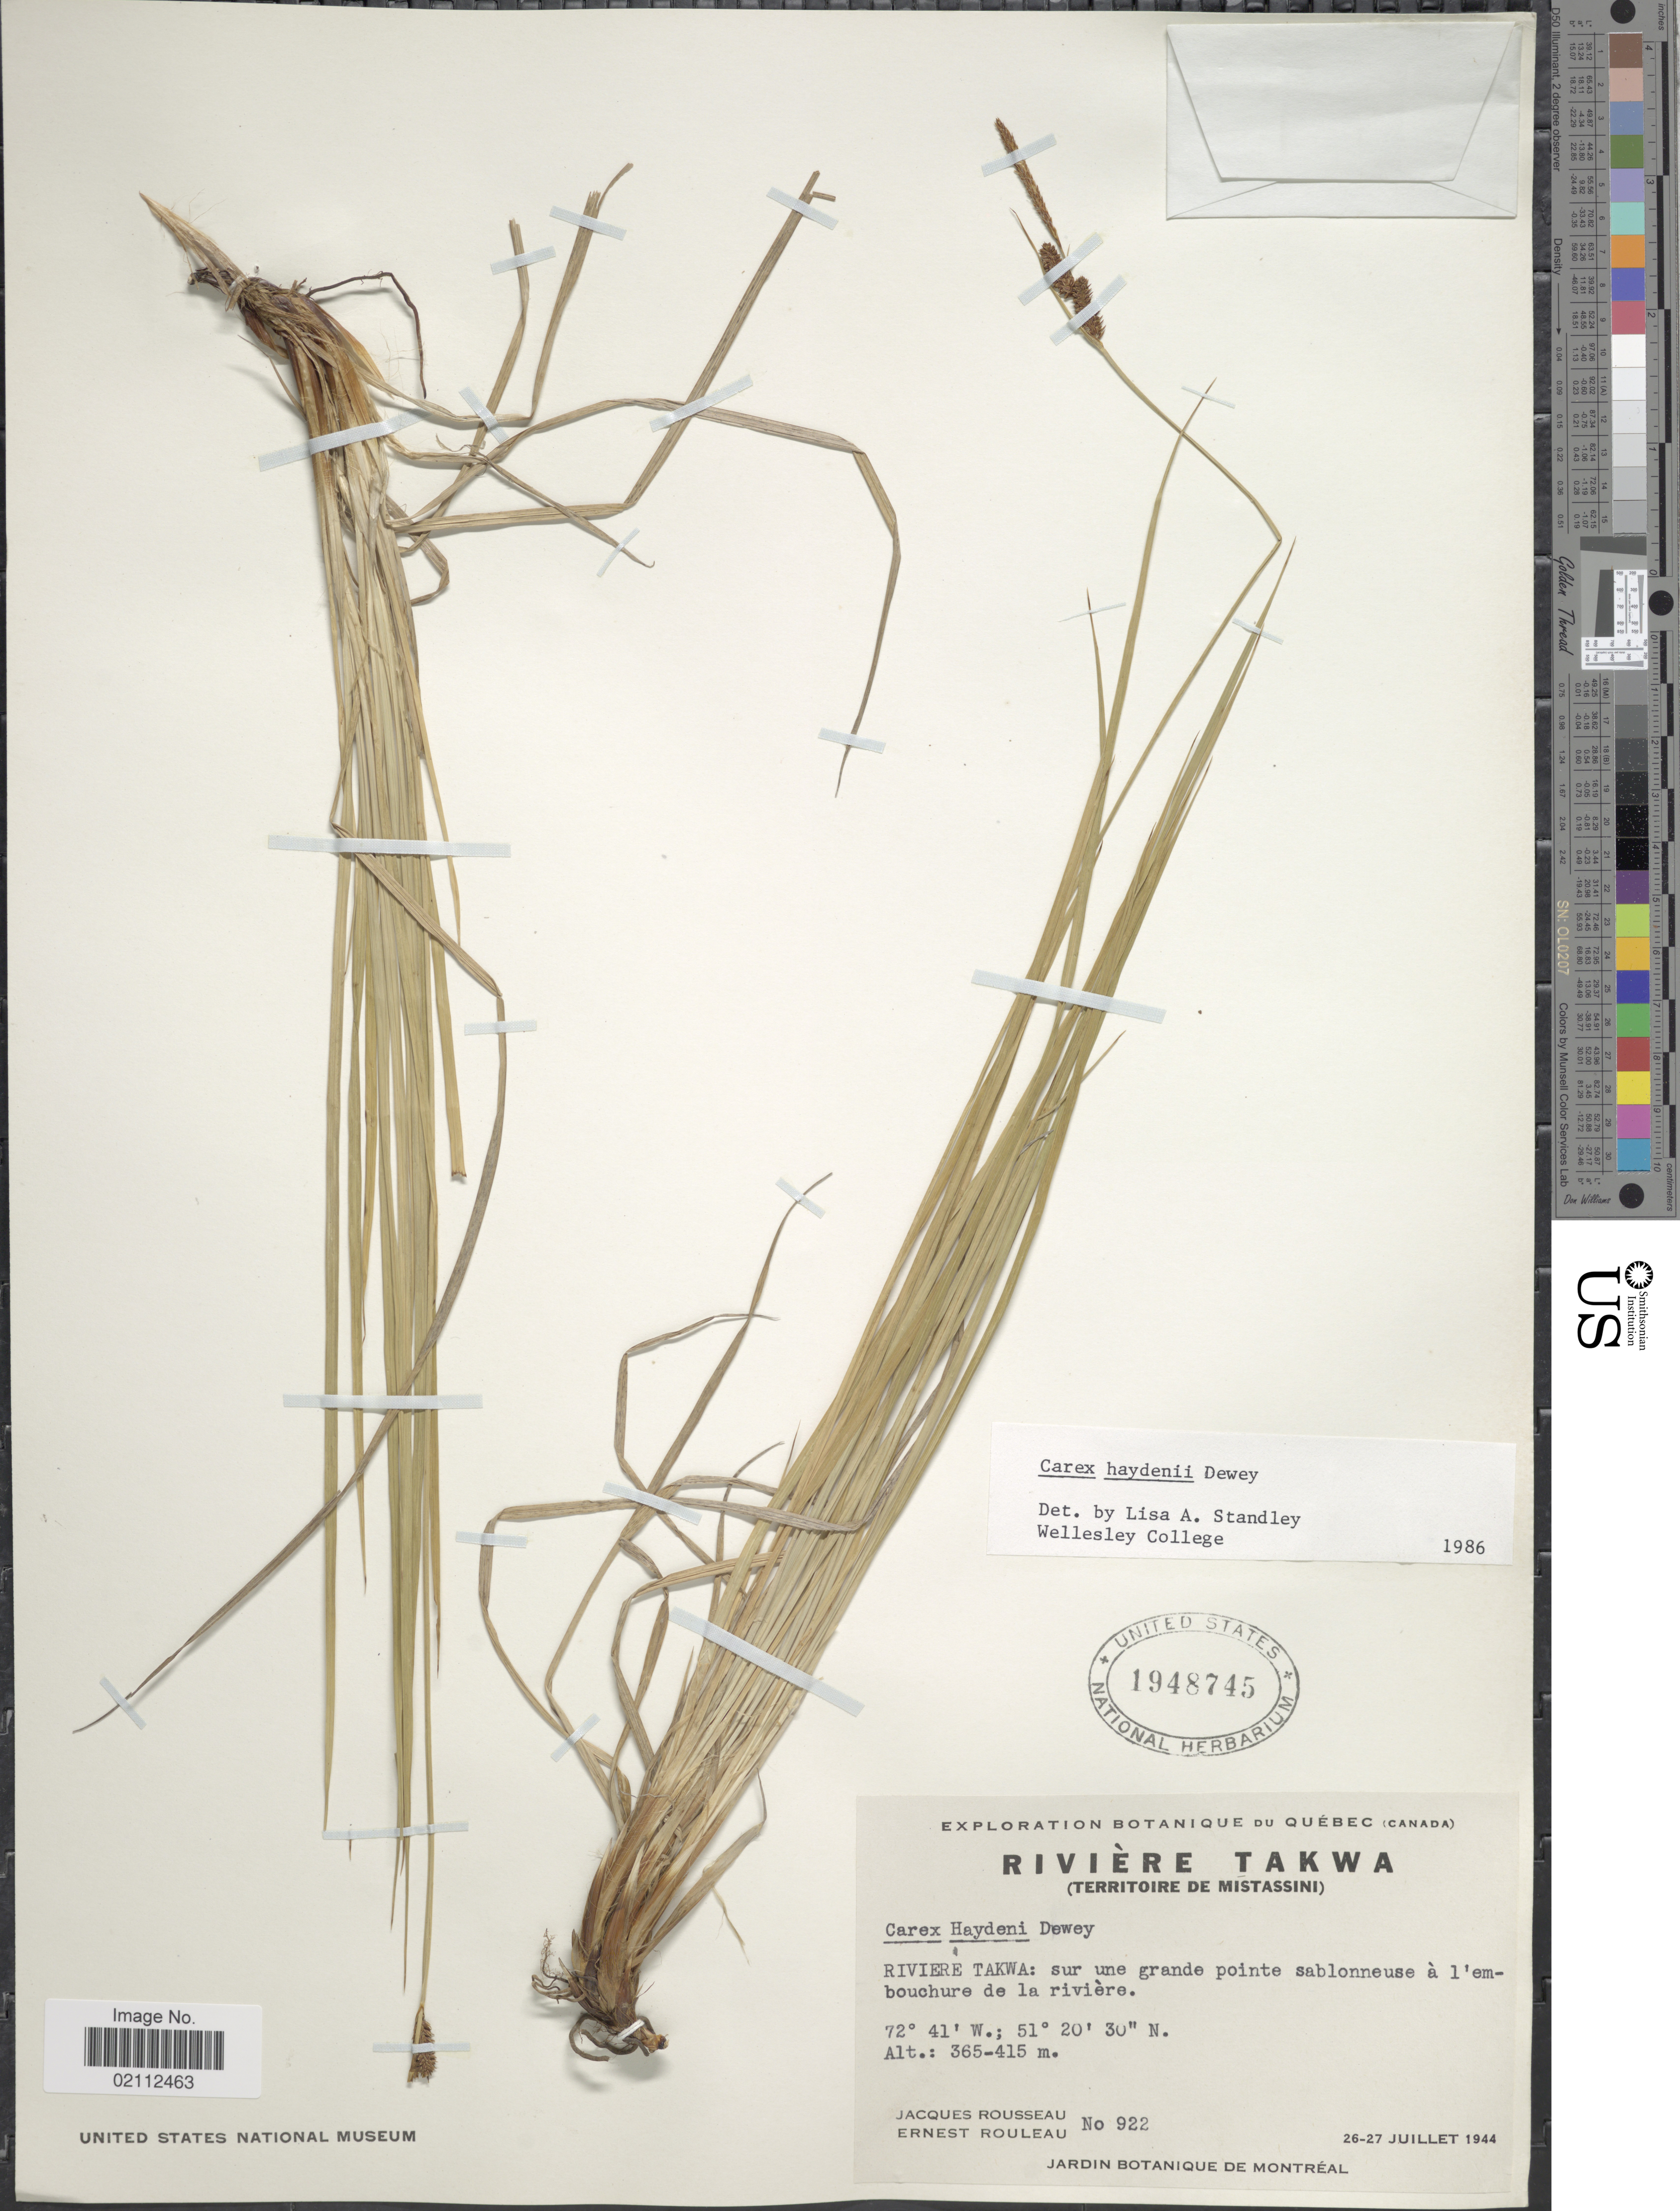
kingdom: Plantae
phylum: Tracheophyta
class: Liliopsida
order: Poales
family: Cyperaceae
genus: Carex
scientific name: Carex haydenii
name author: Dewey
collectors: J. Rousseau & J. Rouleau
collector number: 922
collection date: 1944-07-26/1944-07-27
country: Canada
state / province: Quebec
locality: Riviere Takwa (Territoire de Mistassini), Riviere Takwa: sur une grande pointe sablonneuse a l'empobouchure de la riviere.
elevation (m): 365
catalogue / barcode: US 1948745